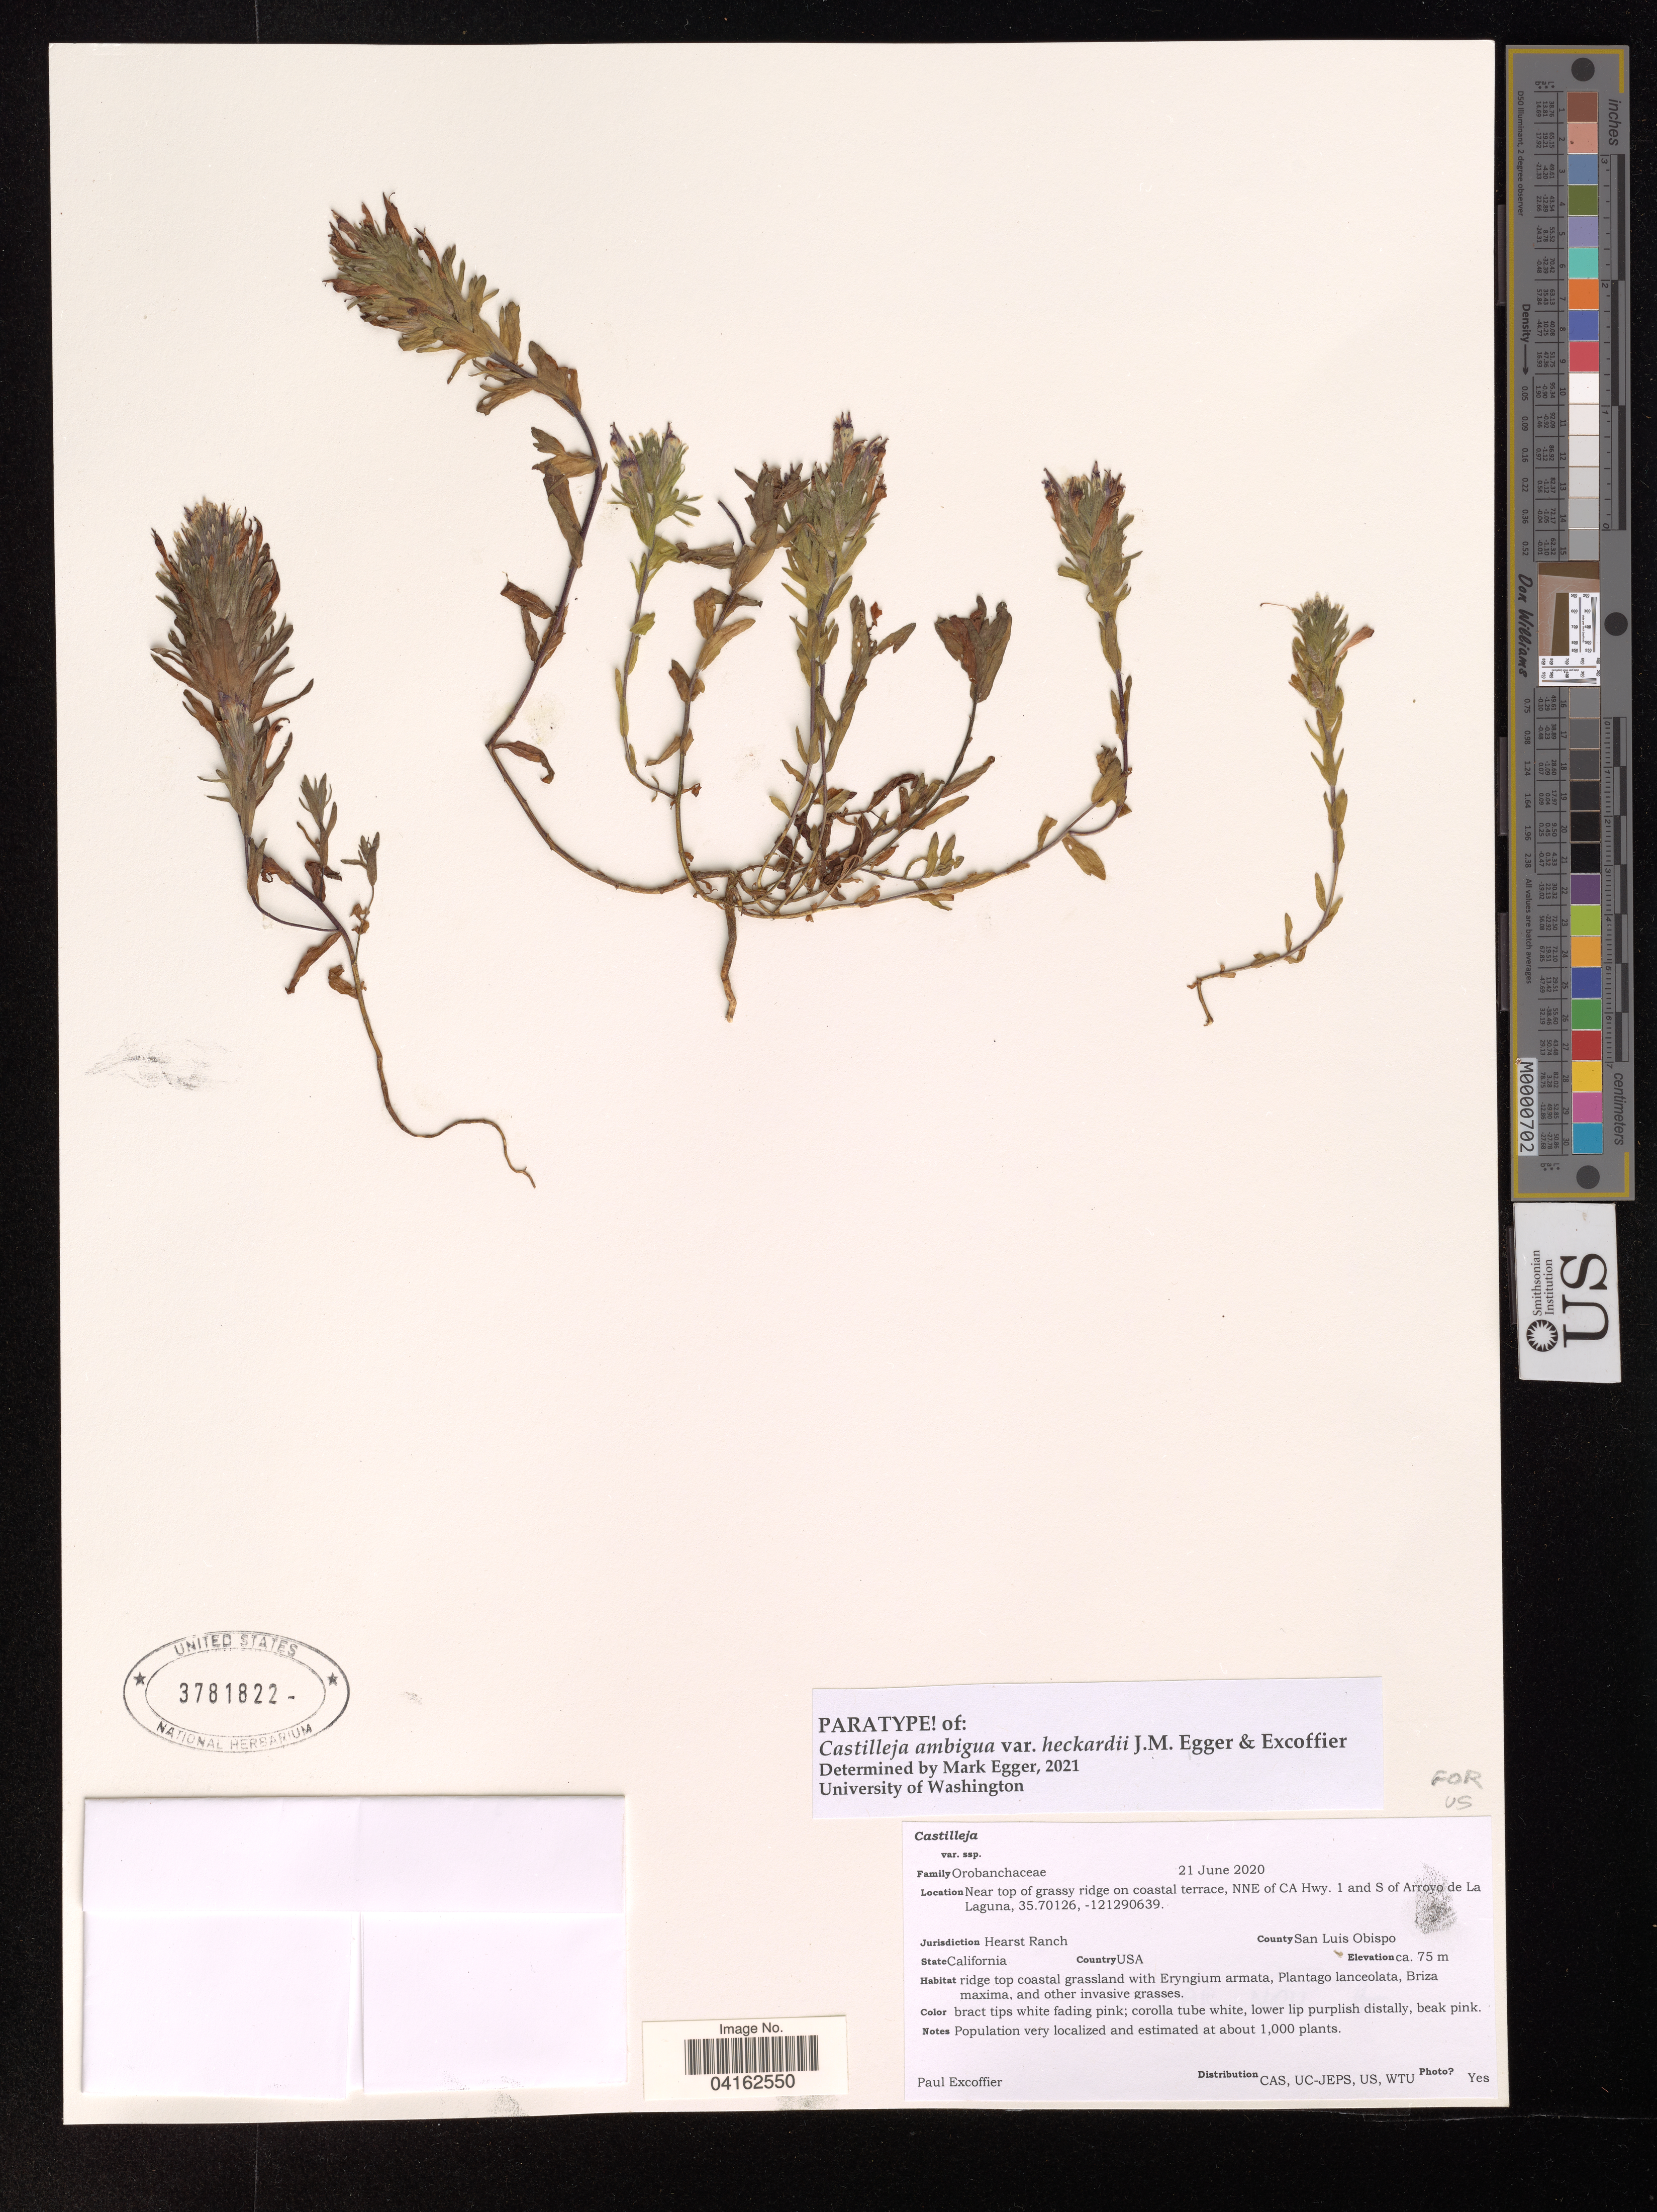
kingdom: Plantae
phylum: Tracheophyta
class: Magnoliopsida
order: Lamiales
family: Orobanchaceae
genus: Castilleja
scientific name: Castilleja ambigua var. heckardii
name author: J.M. Egger & Excoffier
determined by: Egger, J. M., University of Washington Botanic Gardens (UNITED STATES)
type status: Paratype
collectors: P. Excoffier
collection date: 2020-06-21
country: United States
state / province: California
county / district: San Luis Obispo.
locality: Near top of grassy ridge on coastal terrace, NNE of CA Hwy. 1 and S of Arroyo de La Laguna. Jurisdiction Hearst Ranch. County San Luis Obispo.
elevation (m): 75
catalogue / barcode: US 3781822